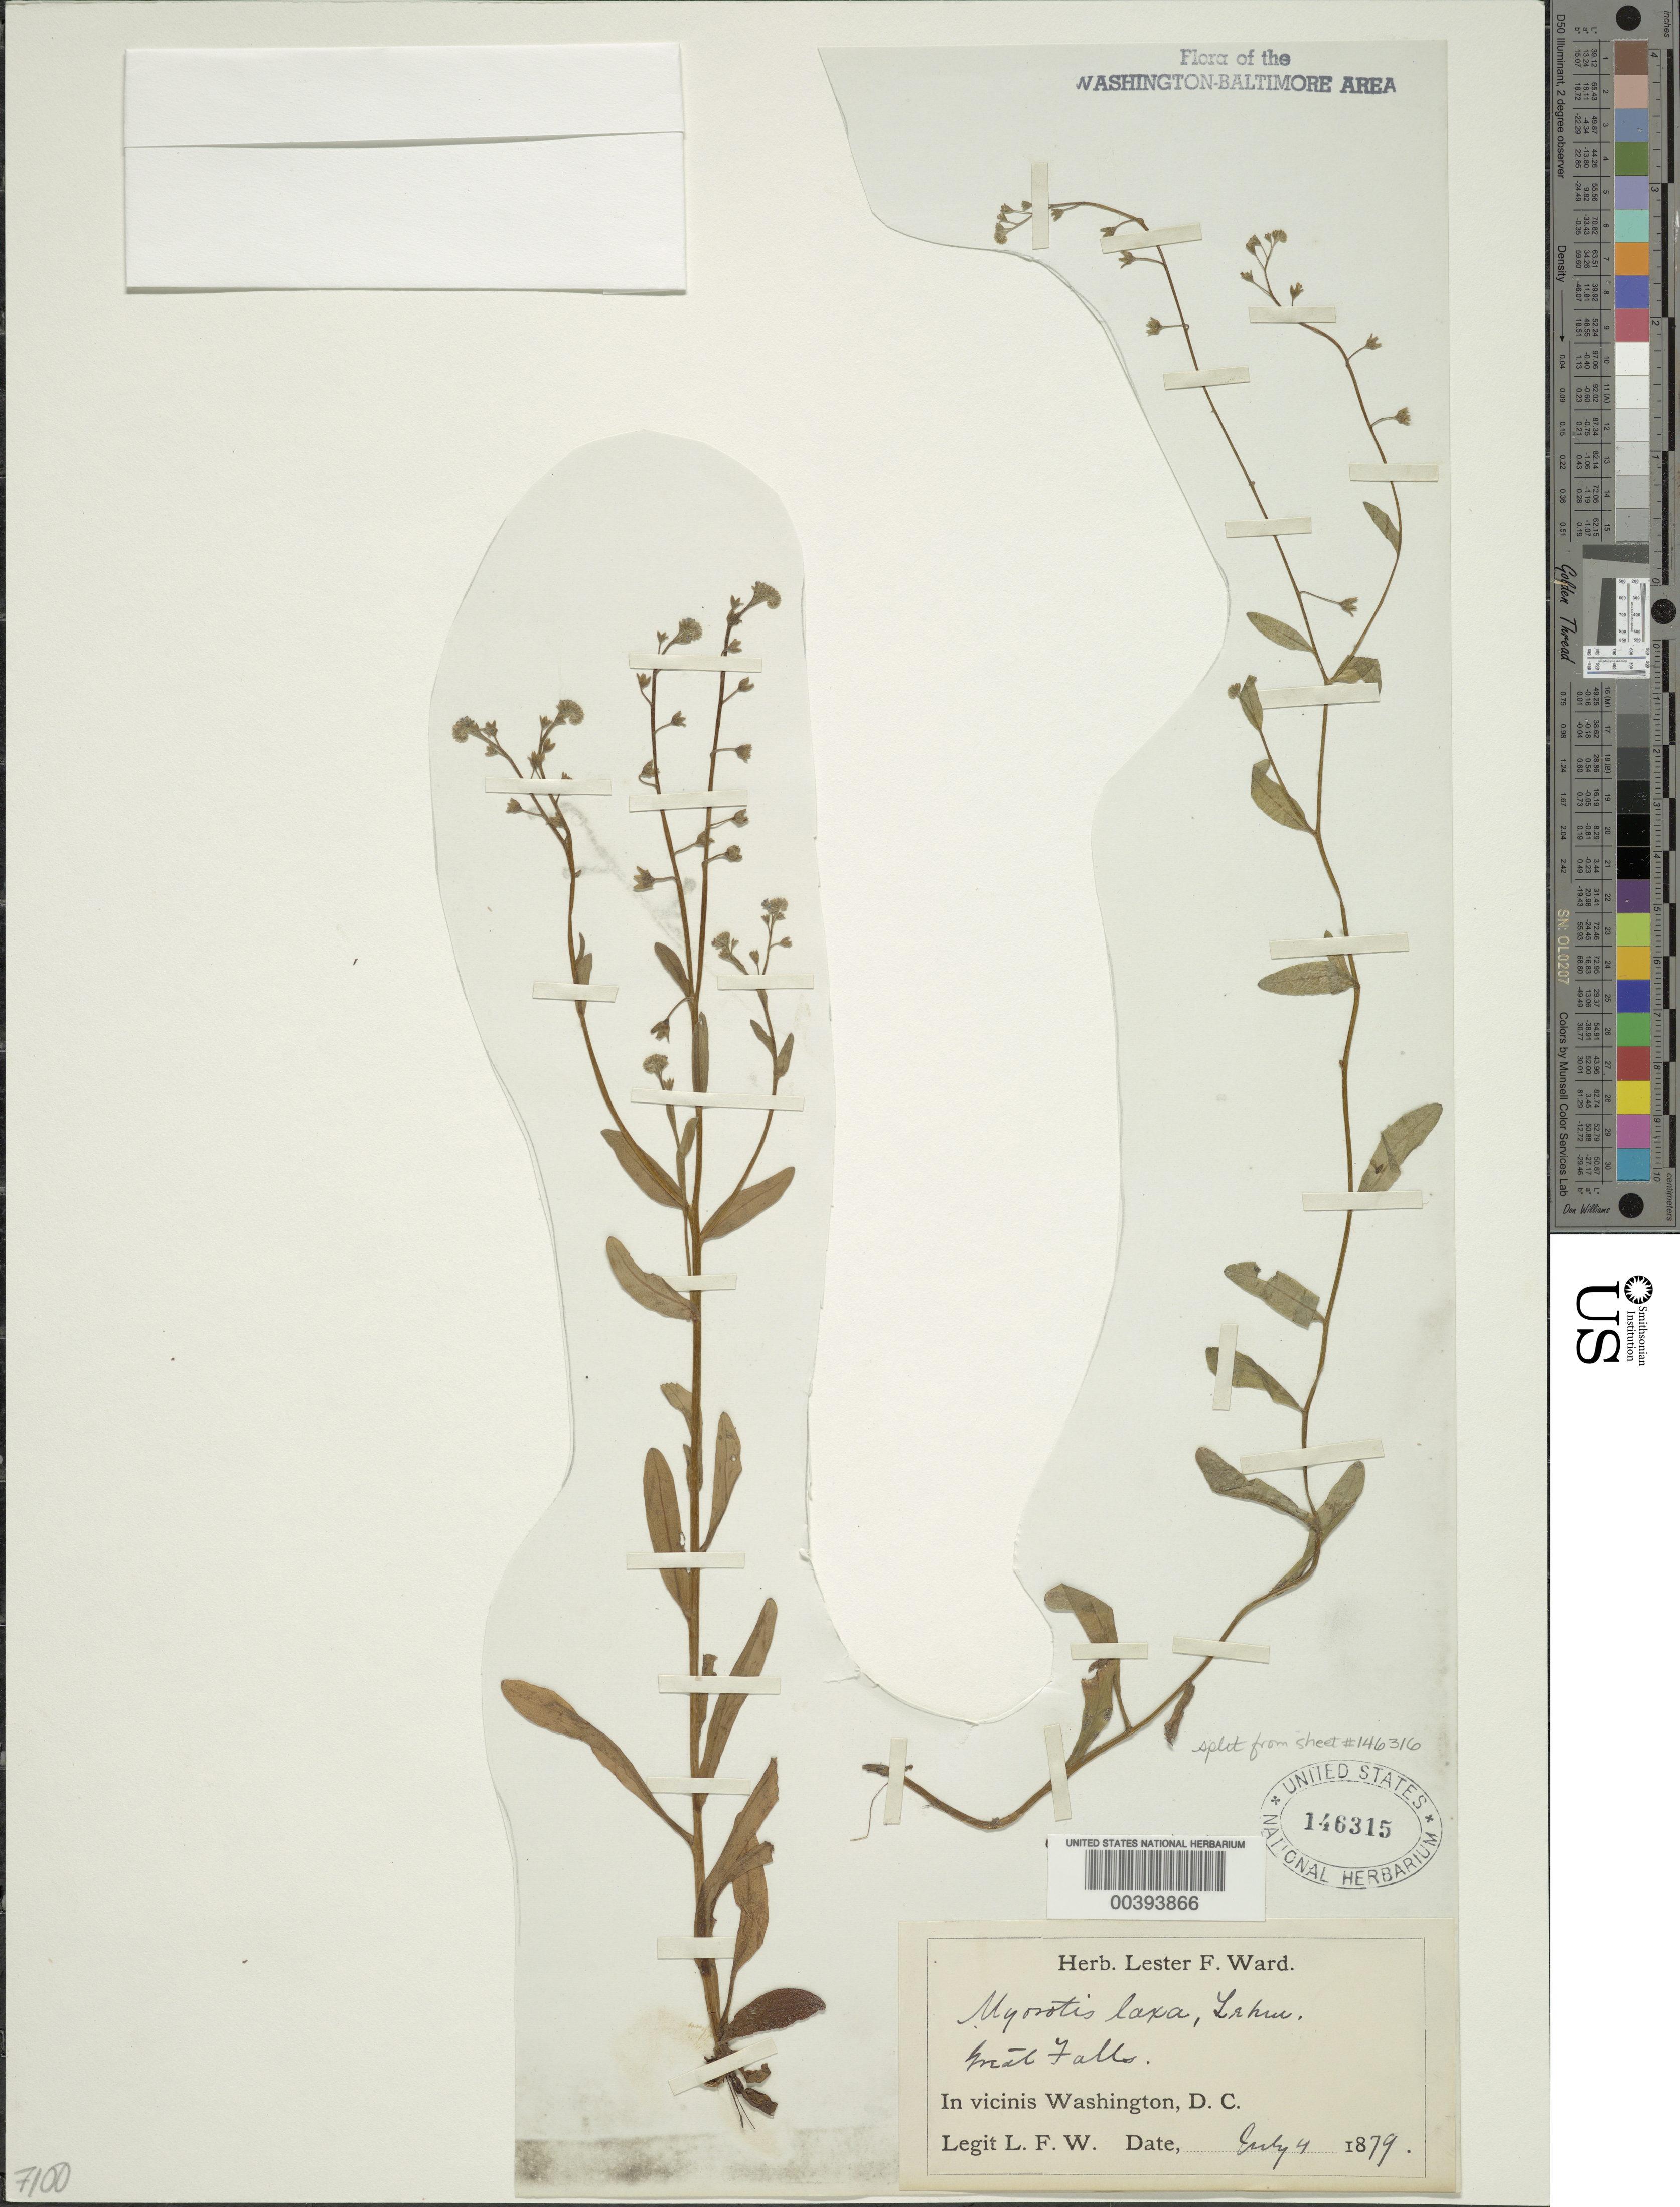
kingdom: Plantae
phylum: Tracheophyta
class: Magnoliopsida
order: Boraginales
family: Boraginaceae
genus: Myosotis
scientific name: Myosotis laxa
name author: F. Lehm.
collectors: L. F. Ward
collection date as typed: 04 Jul 1879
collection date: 1879-07-04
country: United States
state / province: Maryland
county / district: Montgomery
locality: Great Falls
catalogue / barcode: US 146315